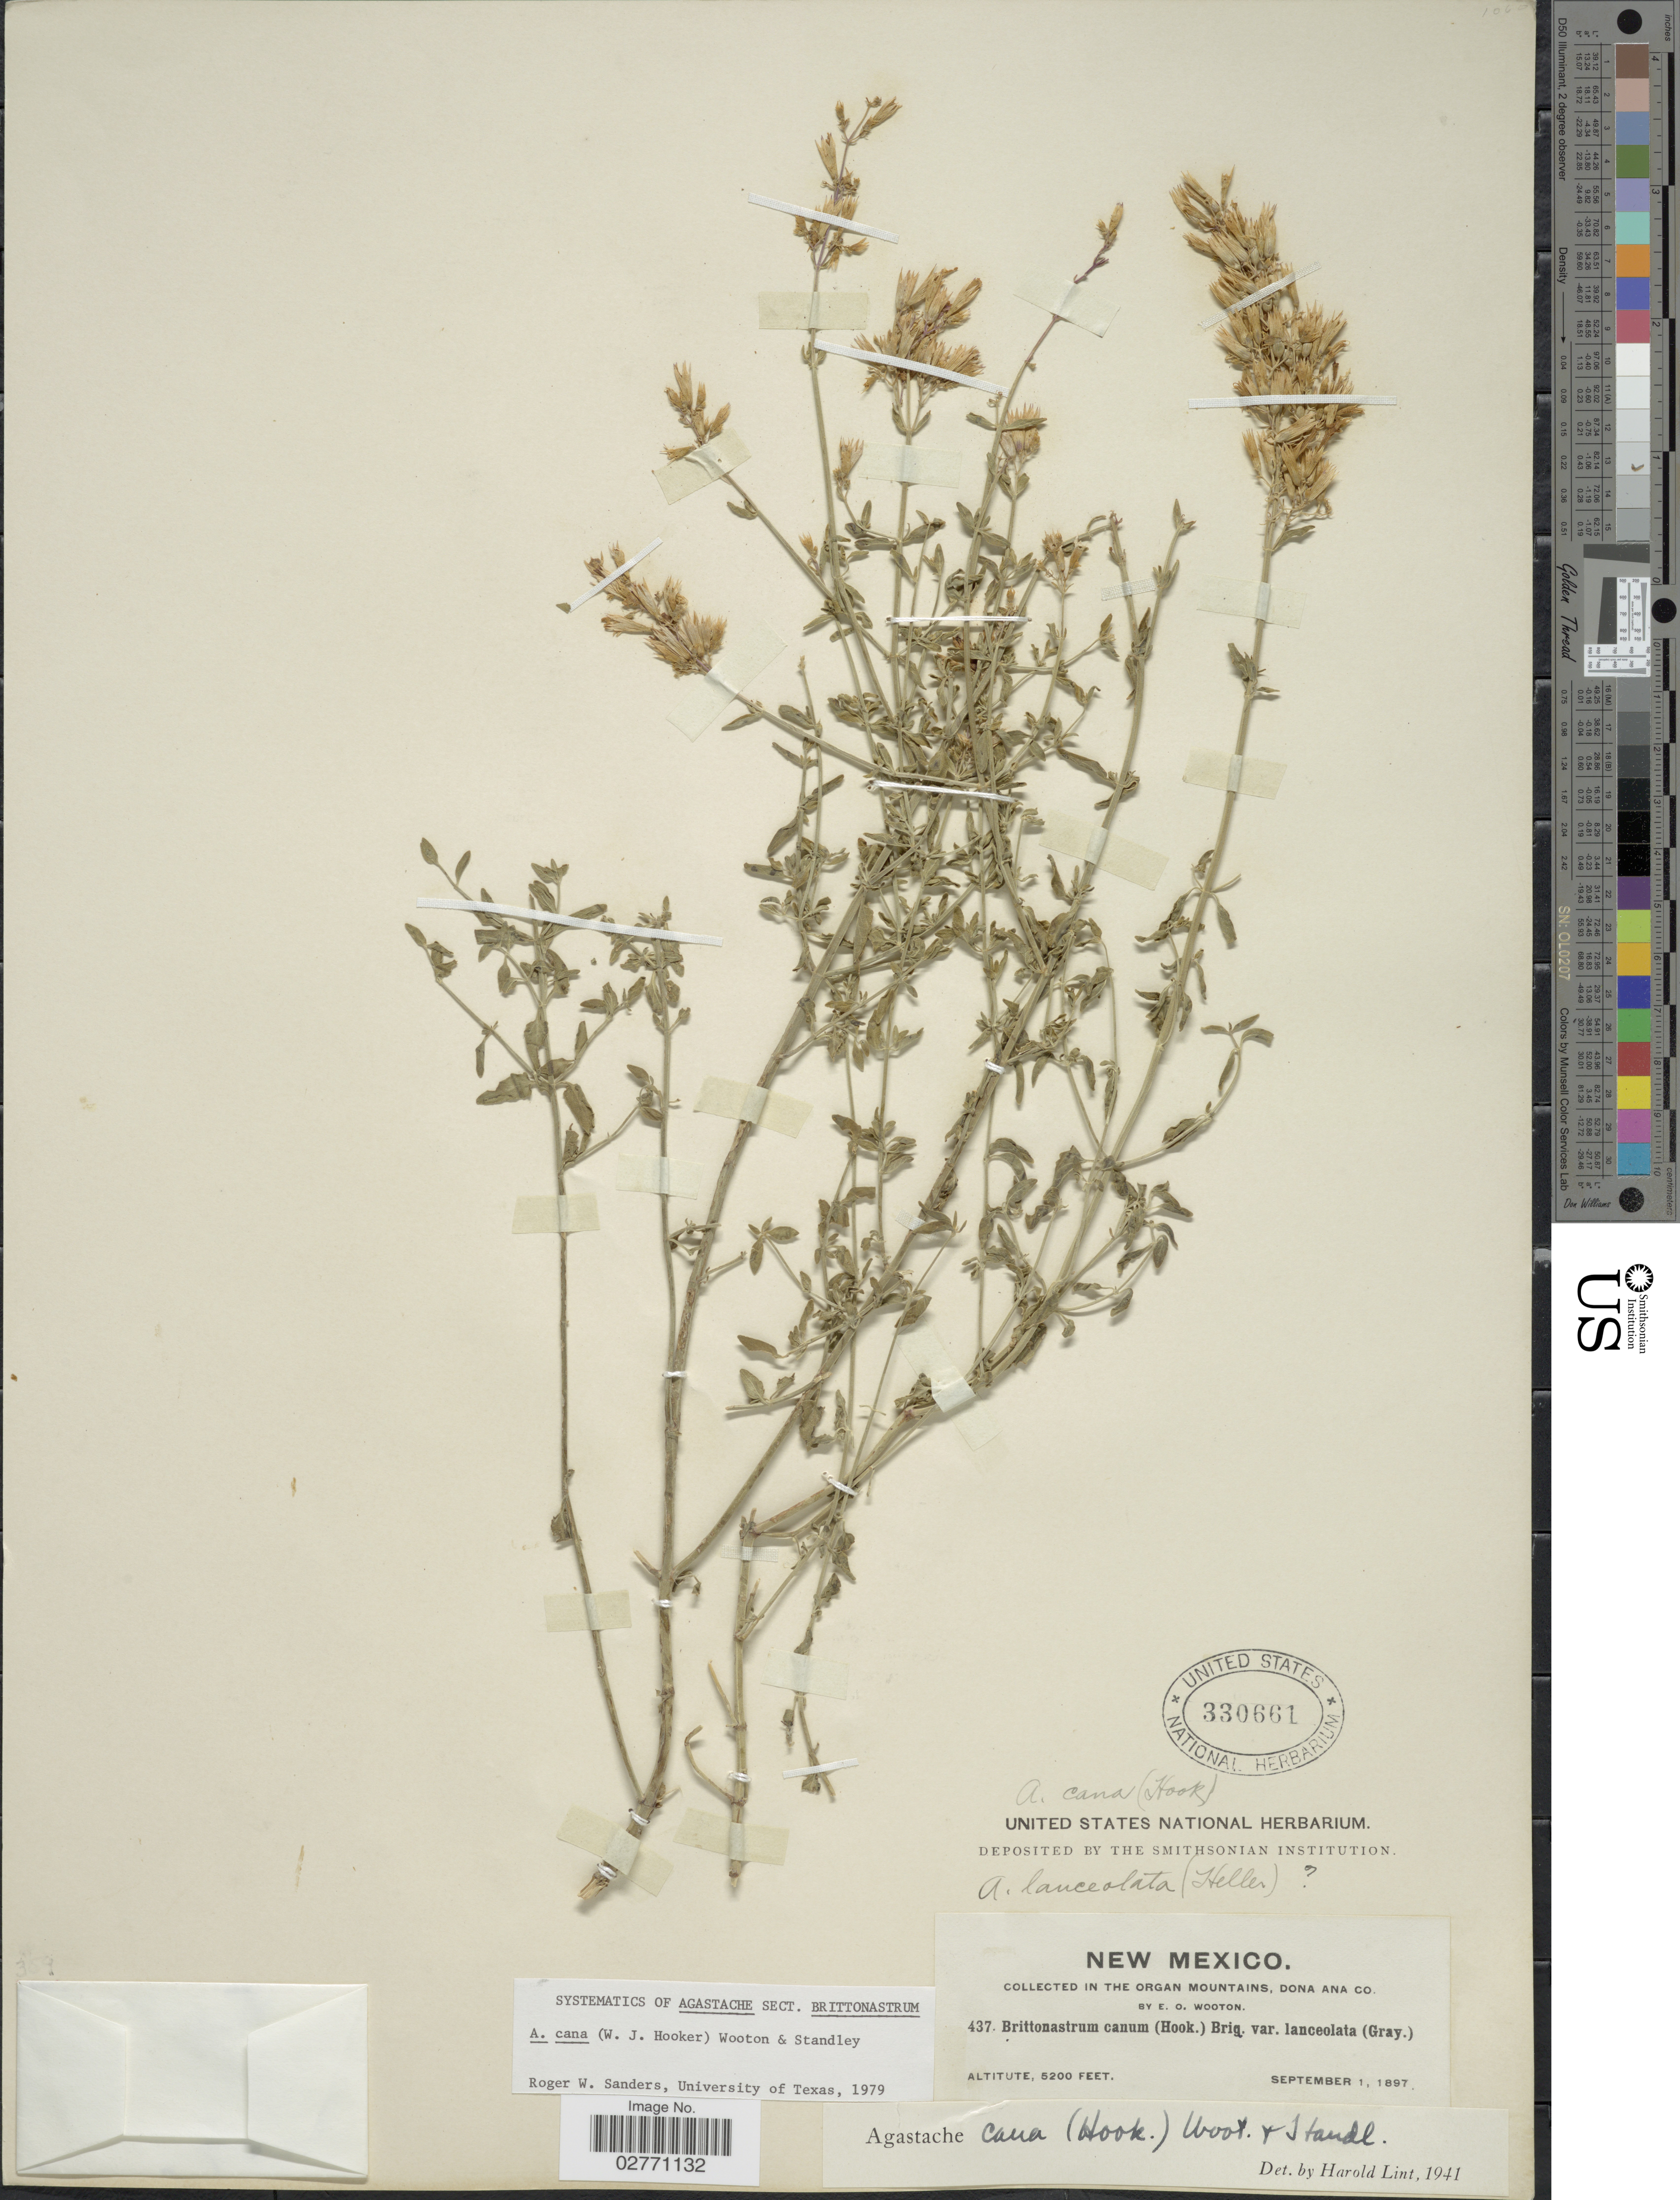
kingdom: Plantae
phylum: Tracheophyta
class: Magnoliopsida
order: Lamiales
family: Lamiaceae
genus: Agastache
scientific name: Agastache cana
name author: (Hook.) Wooton & Standl.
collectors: E. O. Wooton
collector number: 437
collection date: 1897-09-01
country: United States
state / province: New Mexico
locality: Organ Mountains, Dona Ana Co.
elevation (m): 1585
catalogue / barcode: US 330661